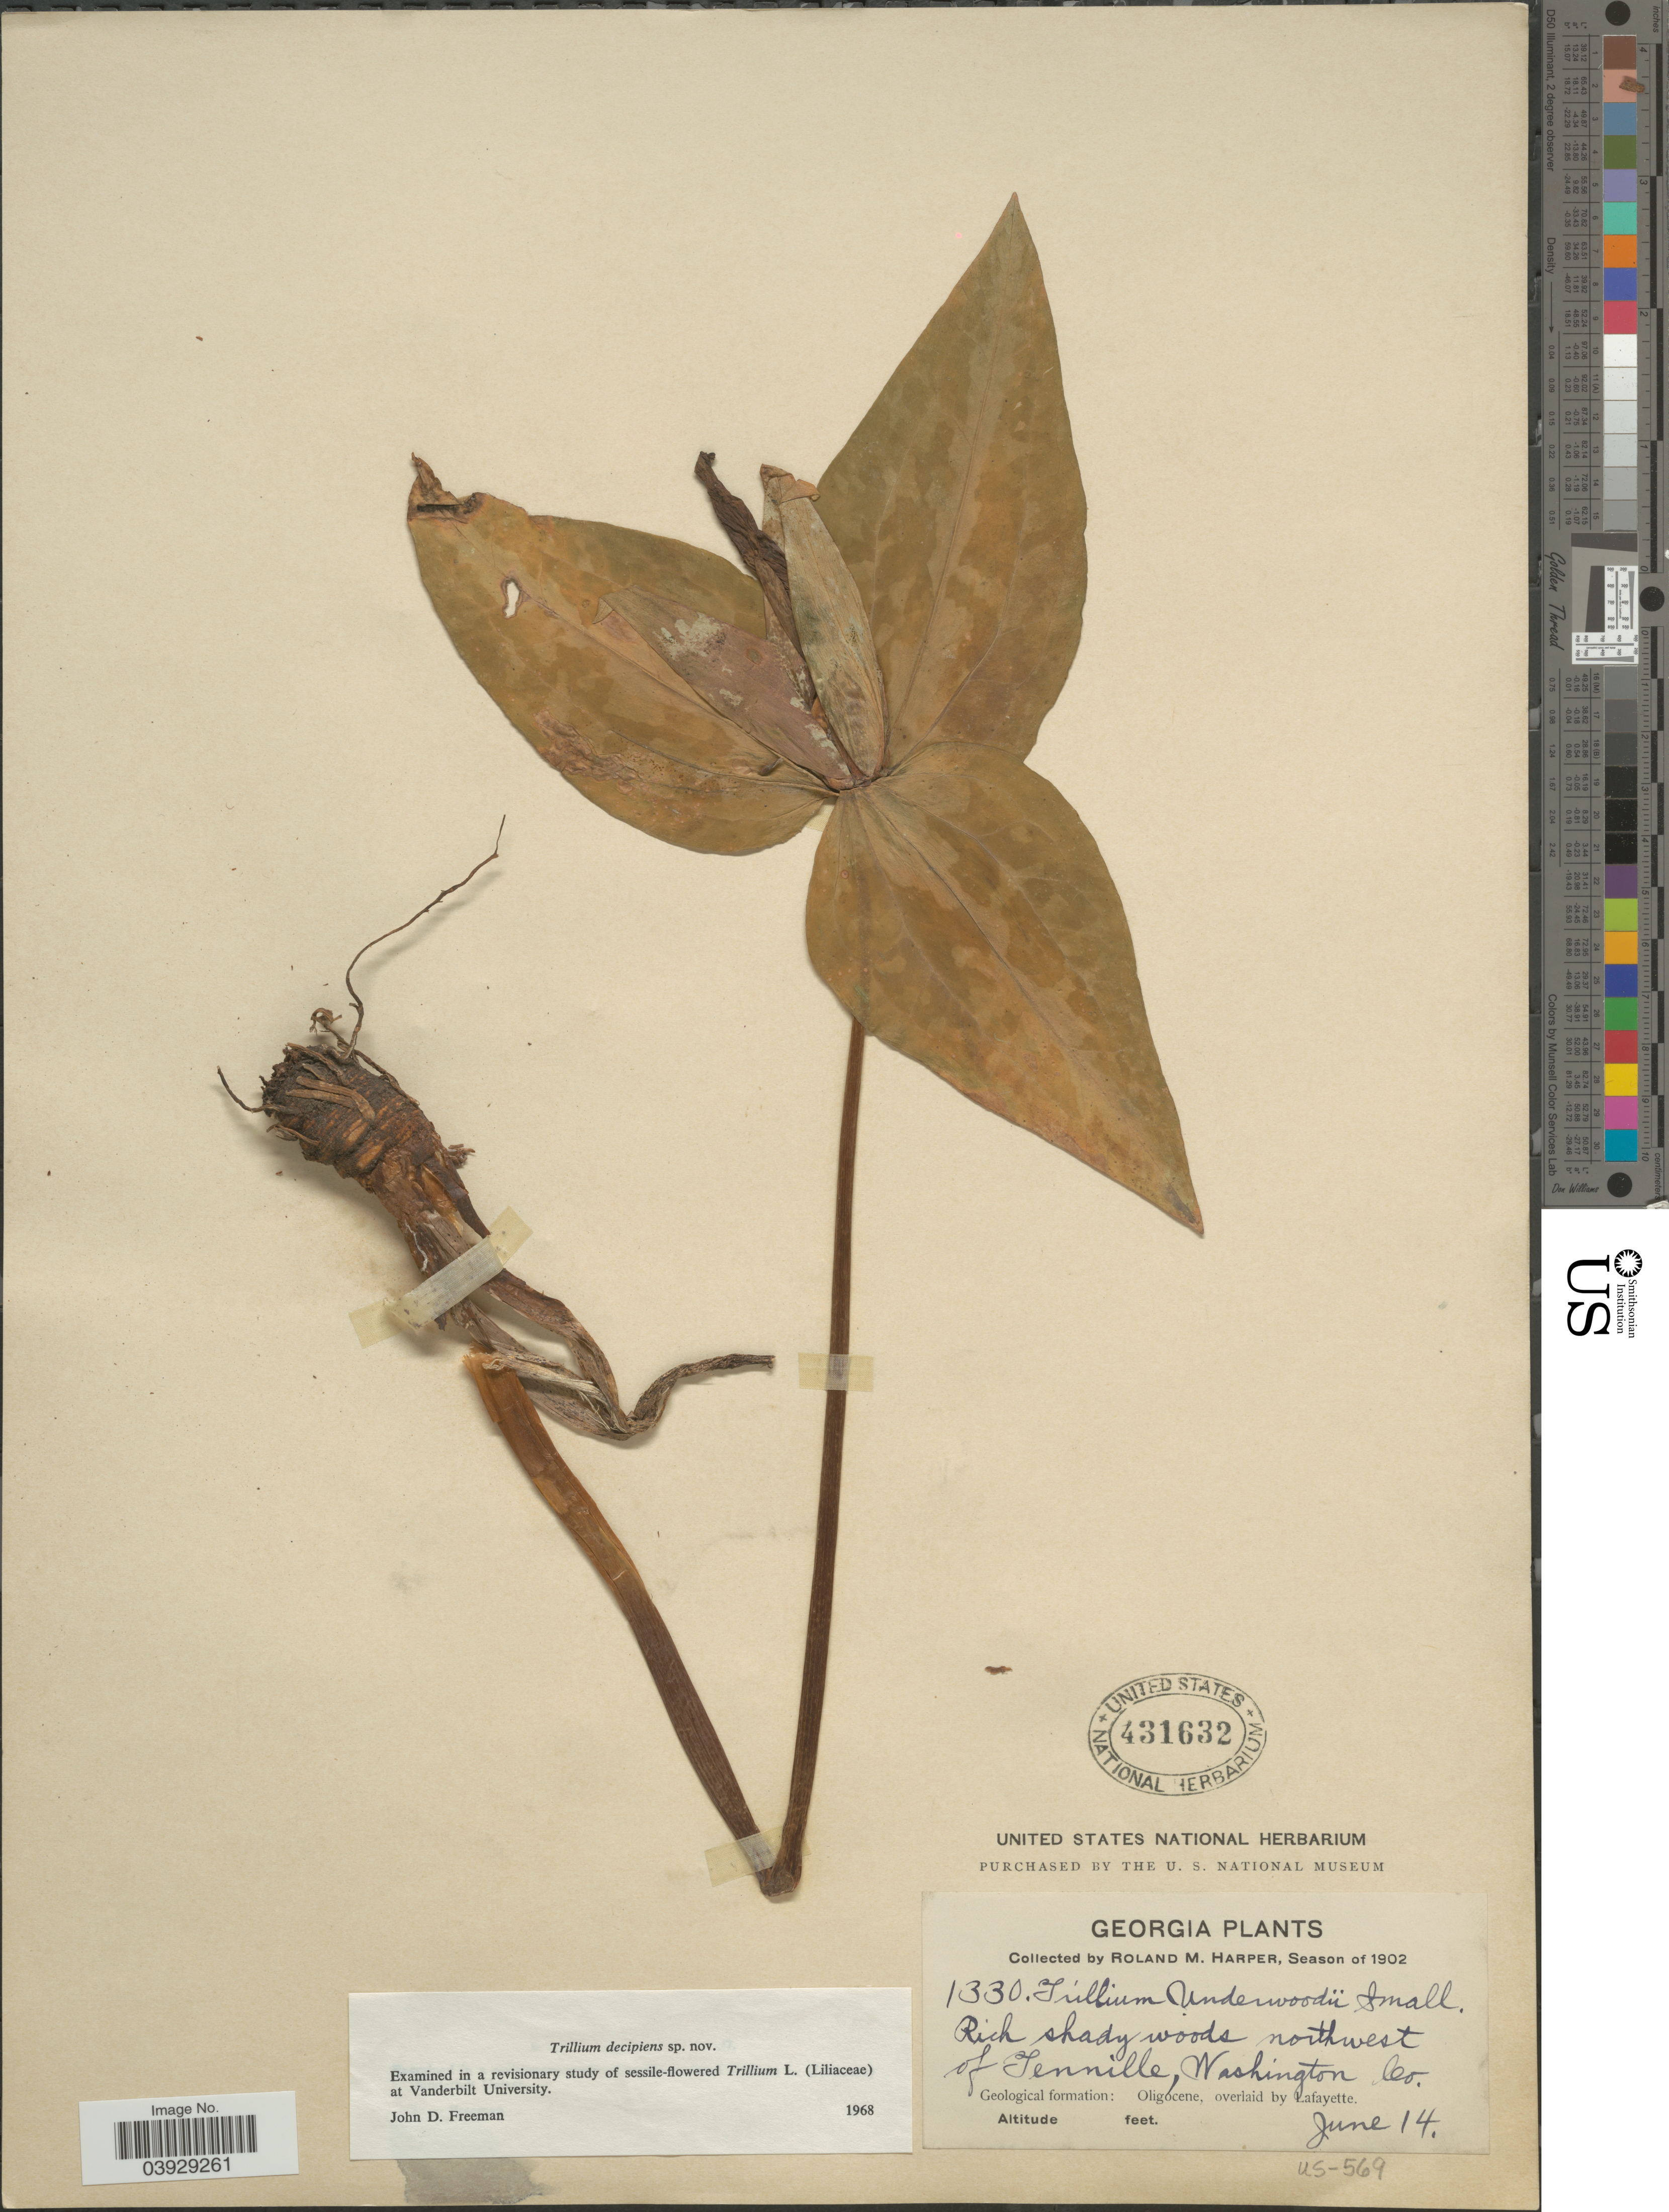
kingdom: Plantae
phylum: Tracheophyta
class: Liliopsida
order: Liliales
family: Melanthiaceae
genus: Trillium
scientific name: Trillium decipiens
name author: J. D. Freeman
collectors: R. M. Harper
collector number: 1330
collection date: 1902-06-14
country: United States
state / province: Georgia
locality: Rich shady woods northwest of Tennille, Washington Co. Geological formation: Oligocene, overlaid by Lafayette.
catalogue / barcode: US 431632